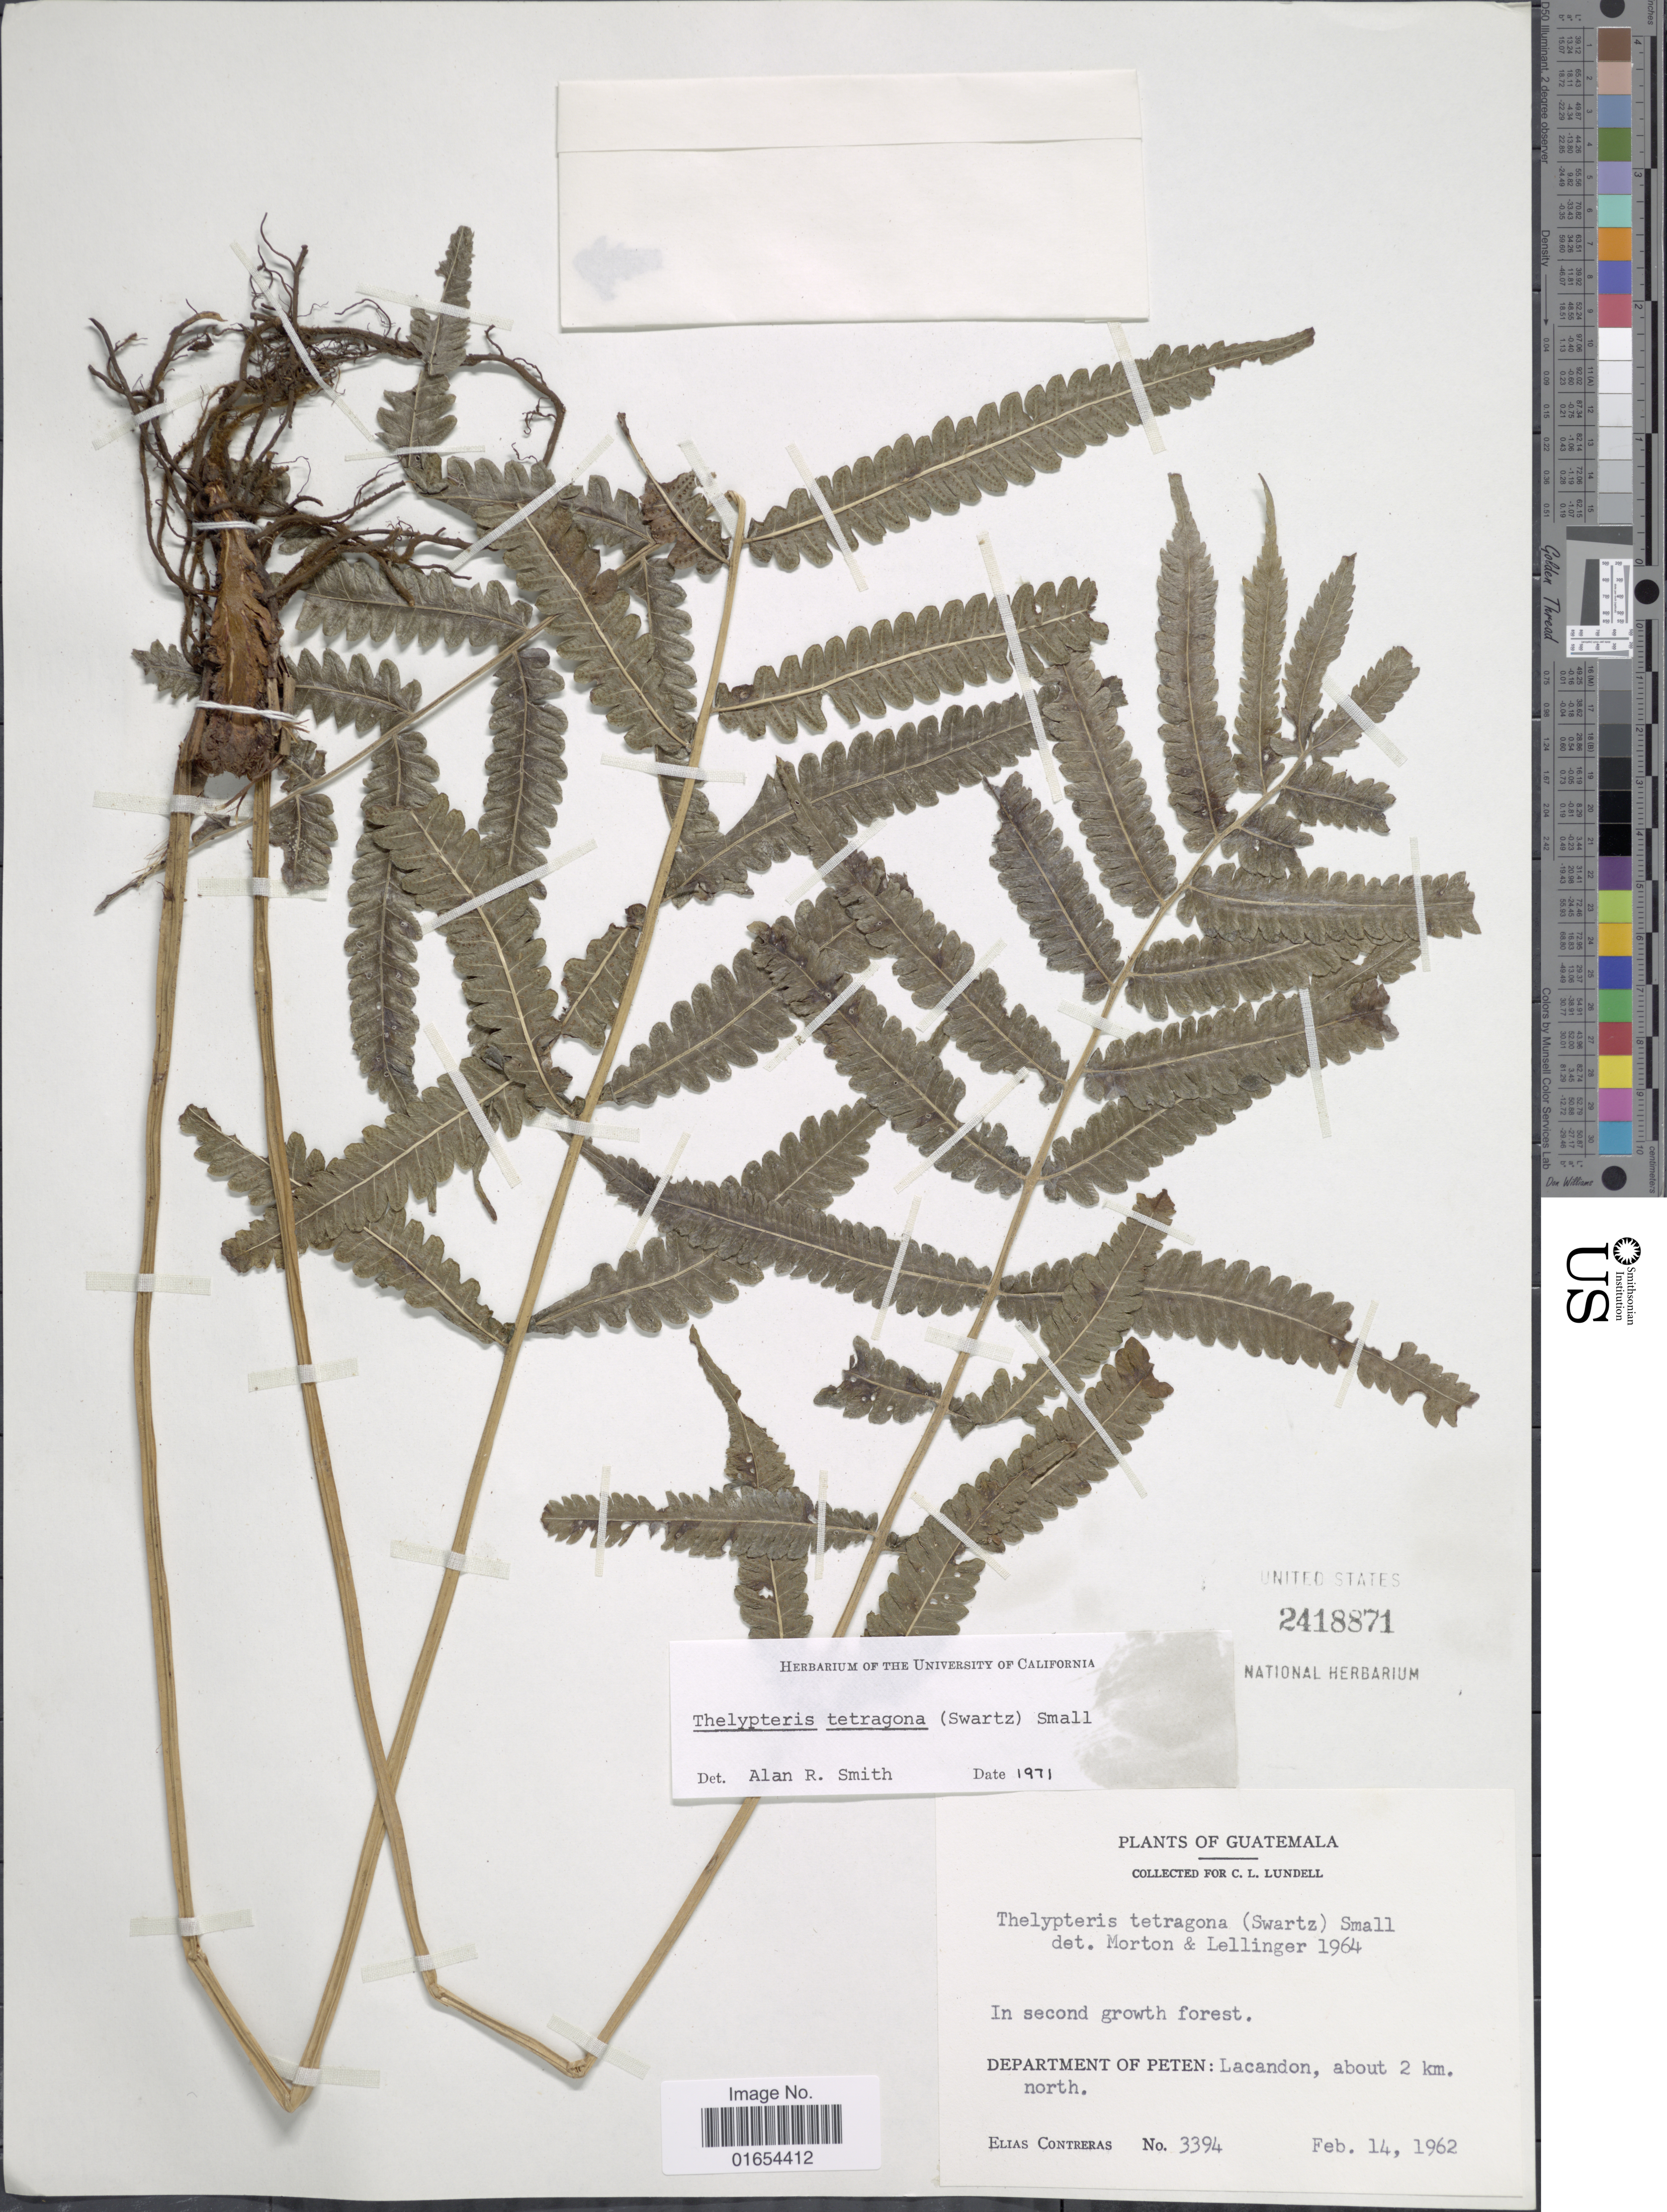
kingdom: Plantae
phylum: Tracheophyta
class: Polypodiopsida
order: Polypodiales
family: Thelypteridaceae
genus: Goniopteris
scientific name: Goniopteris tetragona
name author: (C. Presl) Sw.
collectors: E. Contreras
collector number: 3394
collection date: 1962-02-14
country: Guatemala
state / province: El Petén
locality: Lacandon, about 2 km. north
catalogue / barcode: US 2418871